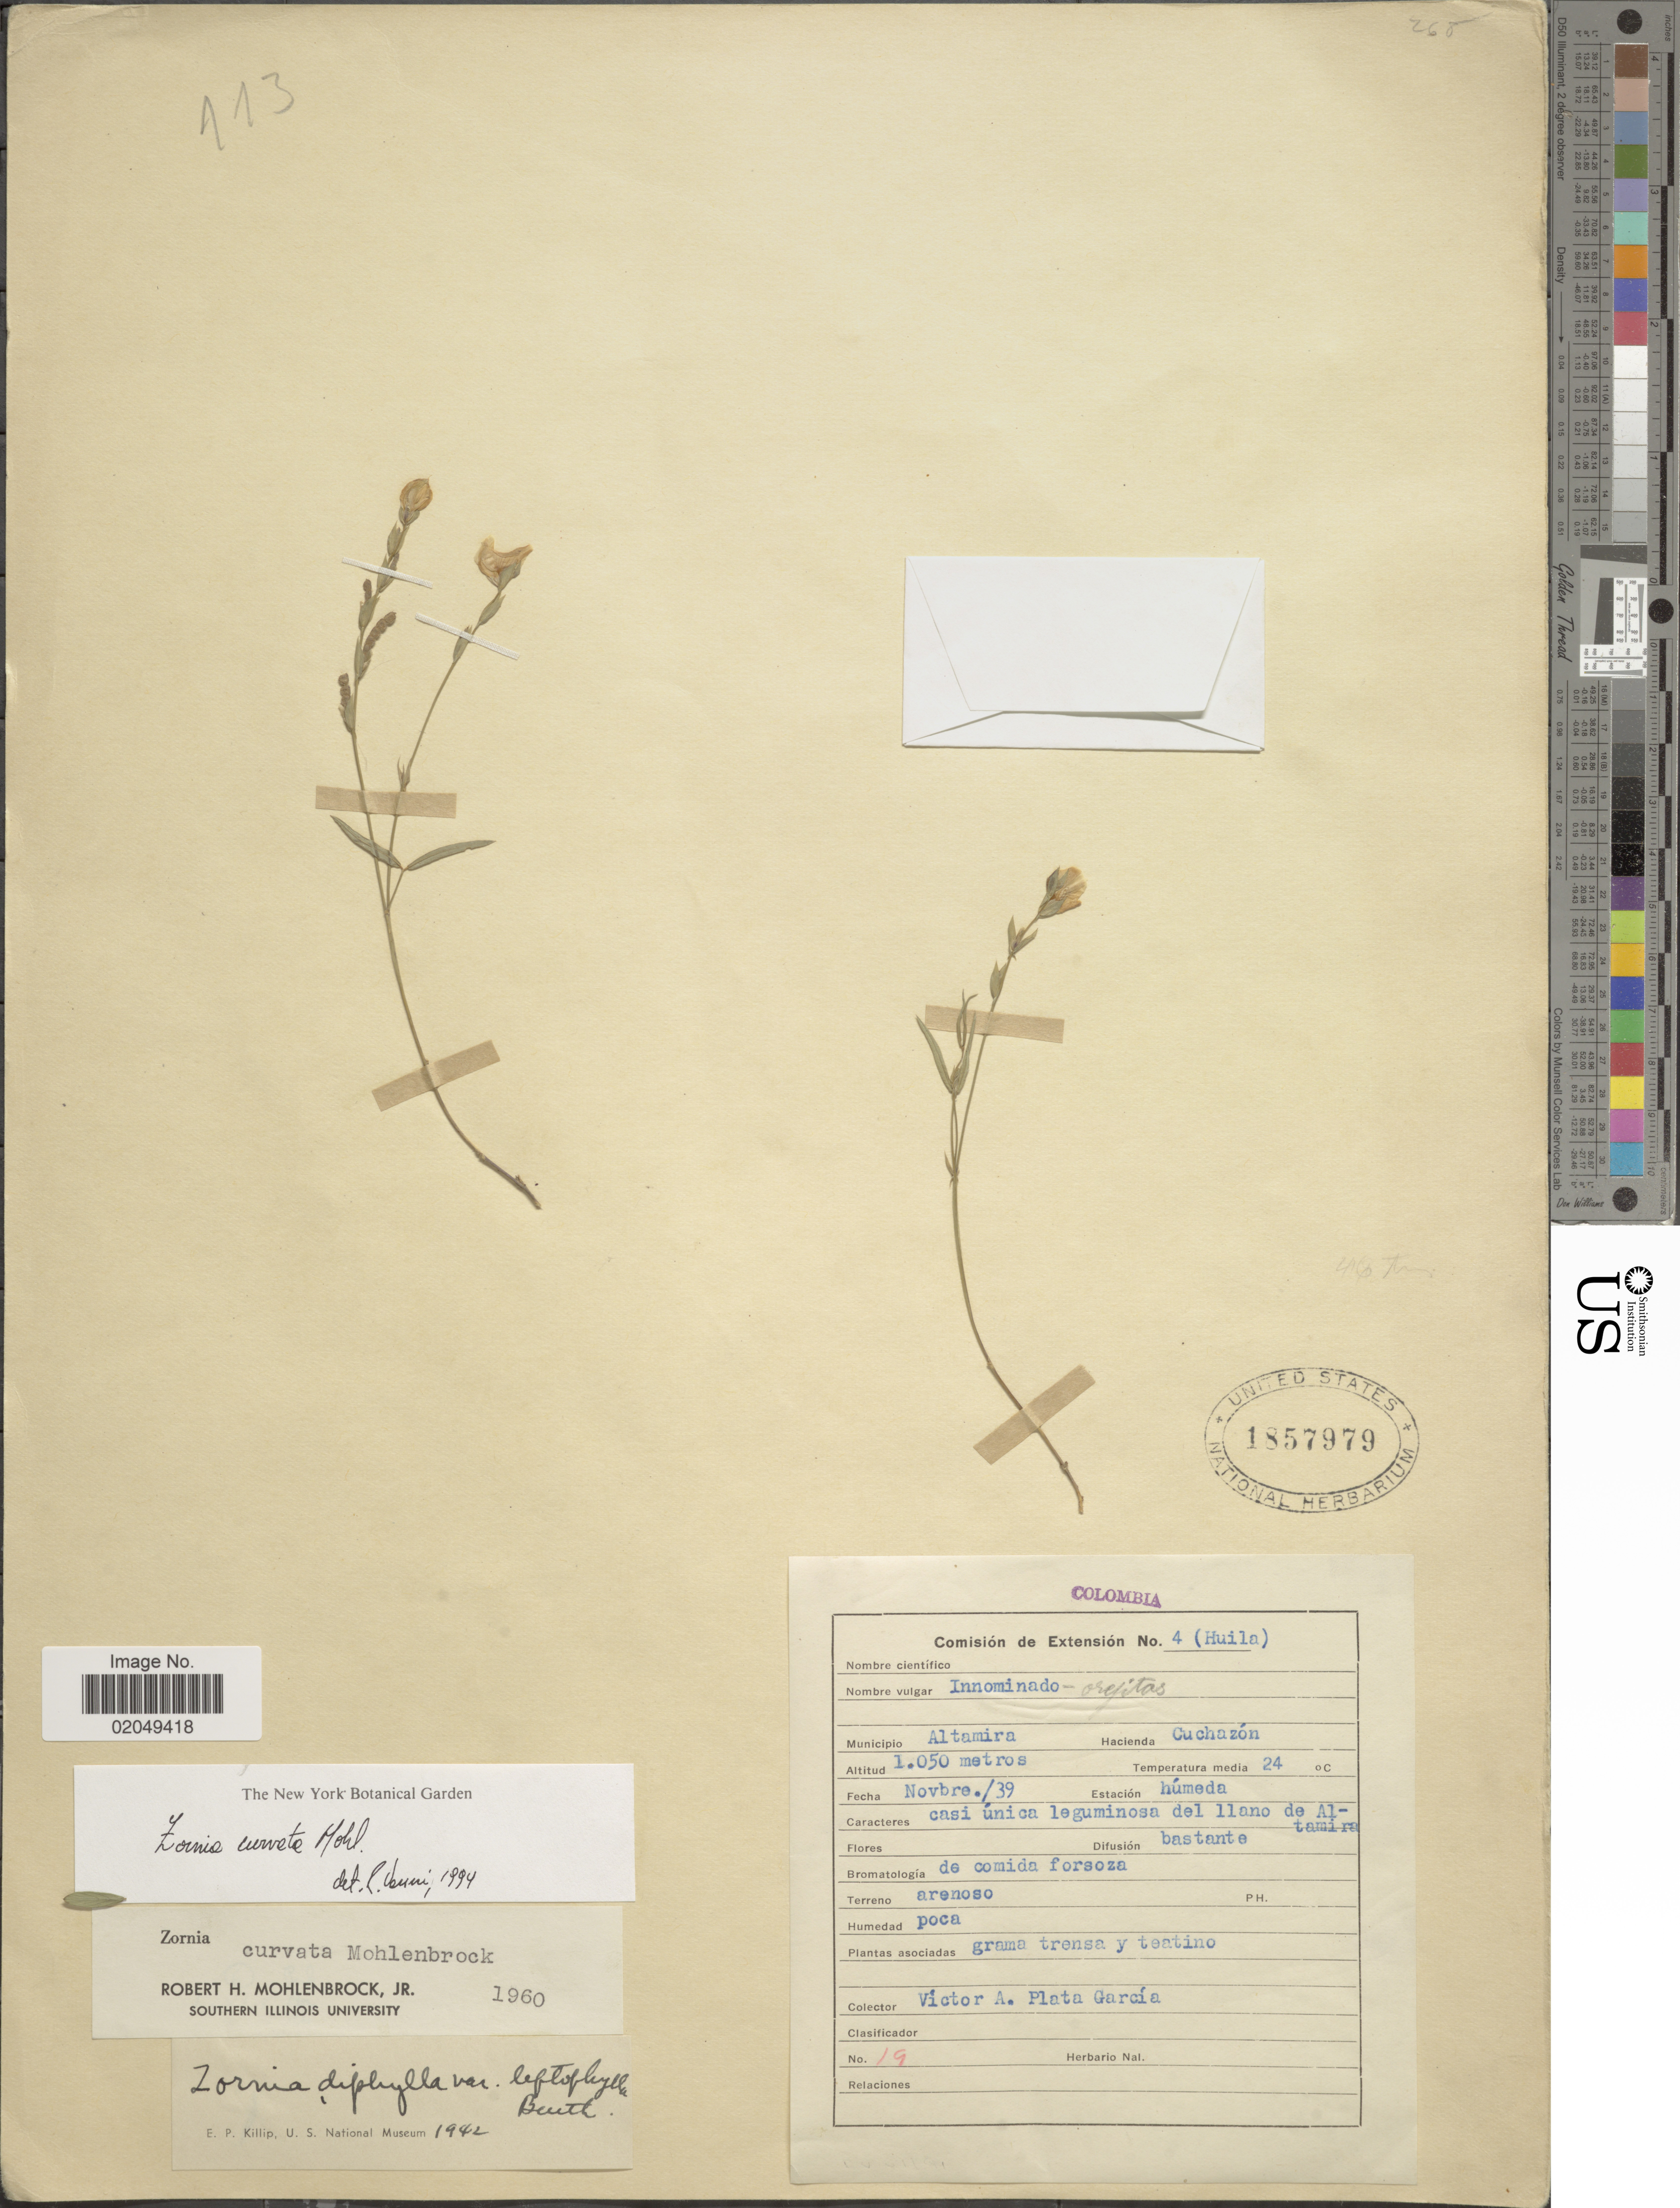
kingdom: Plantae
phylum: Tracheophyta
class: Magnoliopsida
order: Fabales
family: Fabaceae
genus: Zornia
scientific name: Zornia curvata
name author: Mohlenbr.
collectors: V. Plata Garcia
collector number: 19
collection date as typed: Transcribed d/m/y: /11/39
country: Colombia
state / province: Huila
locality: Municipio Altamira, Cuchazon, arenoso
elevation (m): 1050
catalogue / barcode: US 1857979